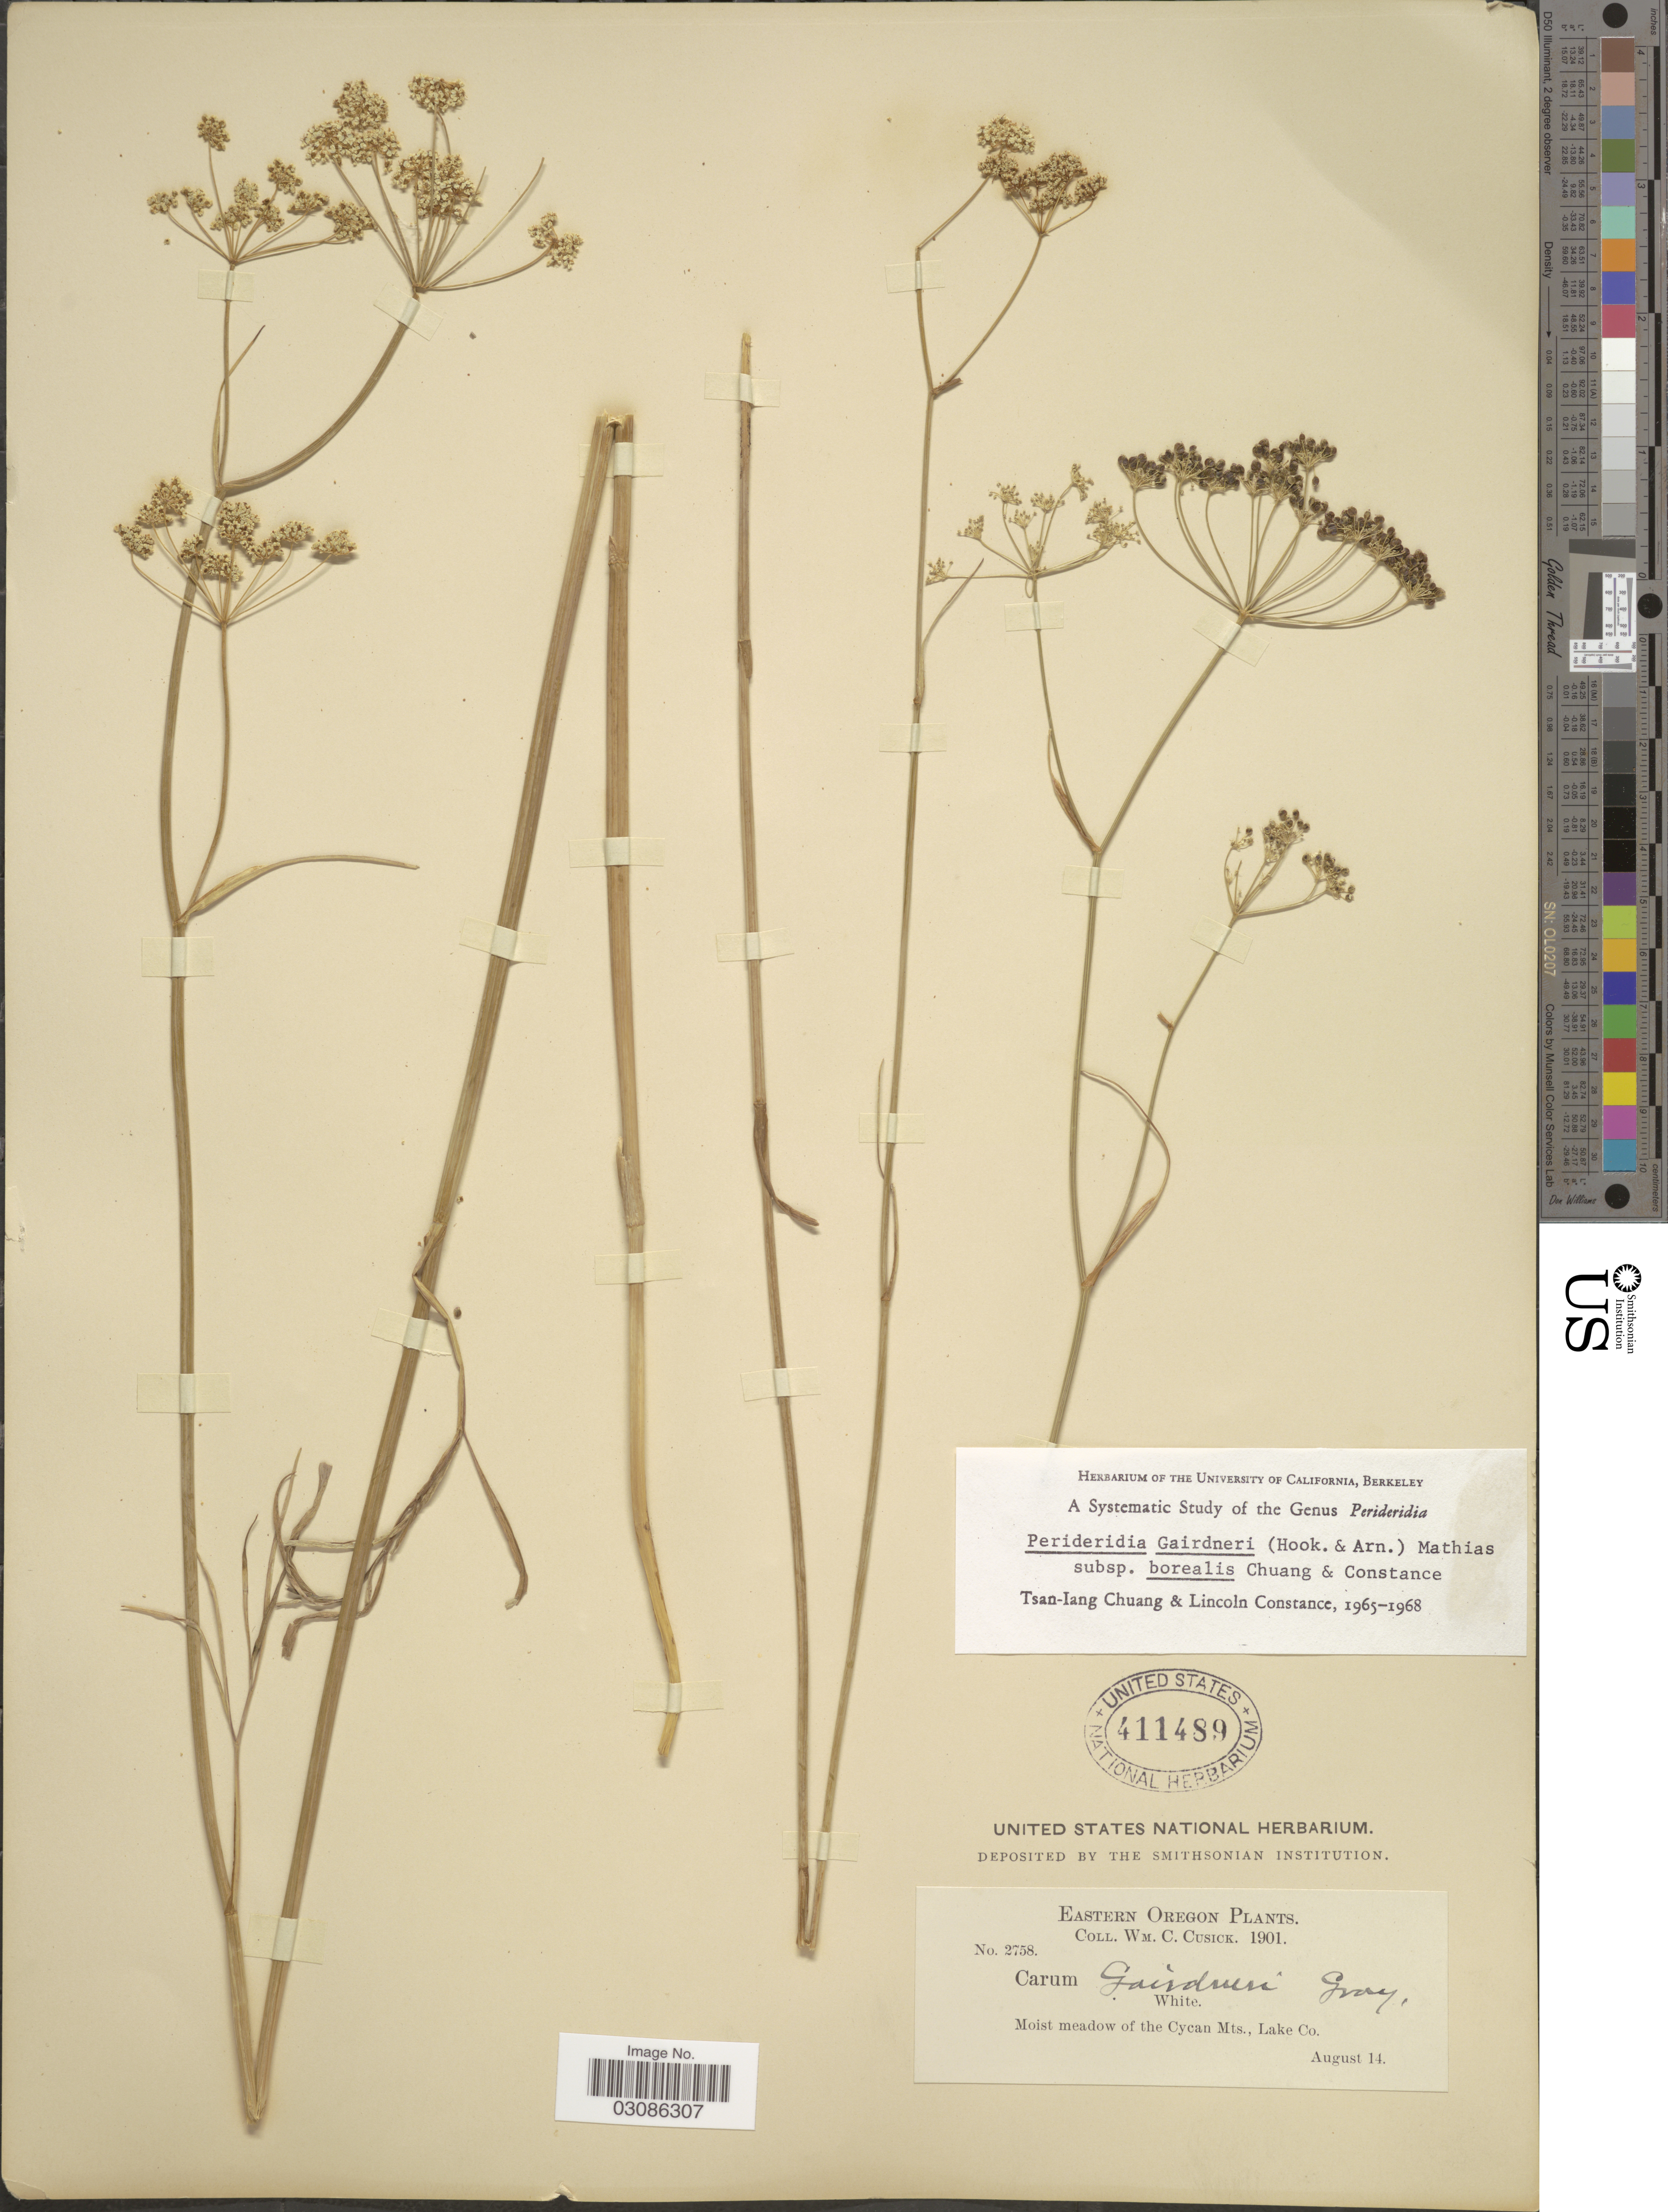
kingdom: Plantae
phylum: Tracheophyta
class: Magnoliopsida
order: Apiales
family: Apiaceae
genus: Perideridia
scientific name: Perideridia gairdneri subsp. borealis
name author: T.I. Chuang & Constance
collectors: W. C. Cusick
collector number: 2758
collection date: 1901-08-14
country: United States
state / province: Oregon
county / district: Lake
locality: Eastern Oregon, Moist meadow of the Cycan Mts., Lake Co.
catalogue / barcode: US 411489